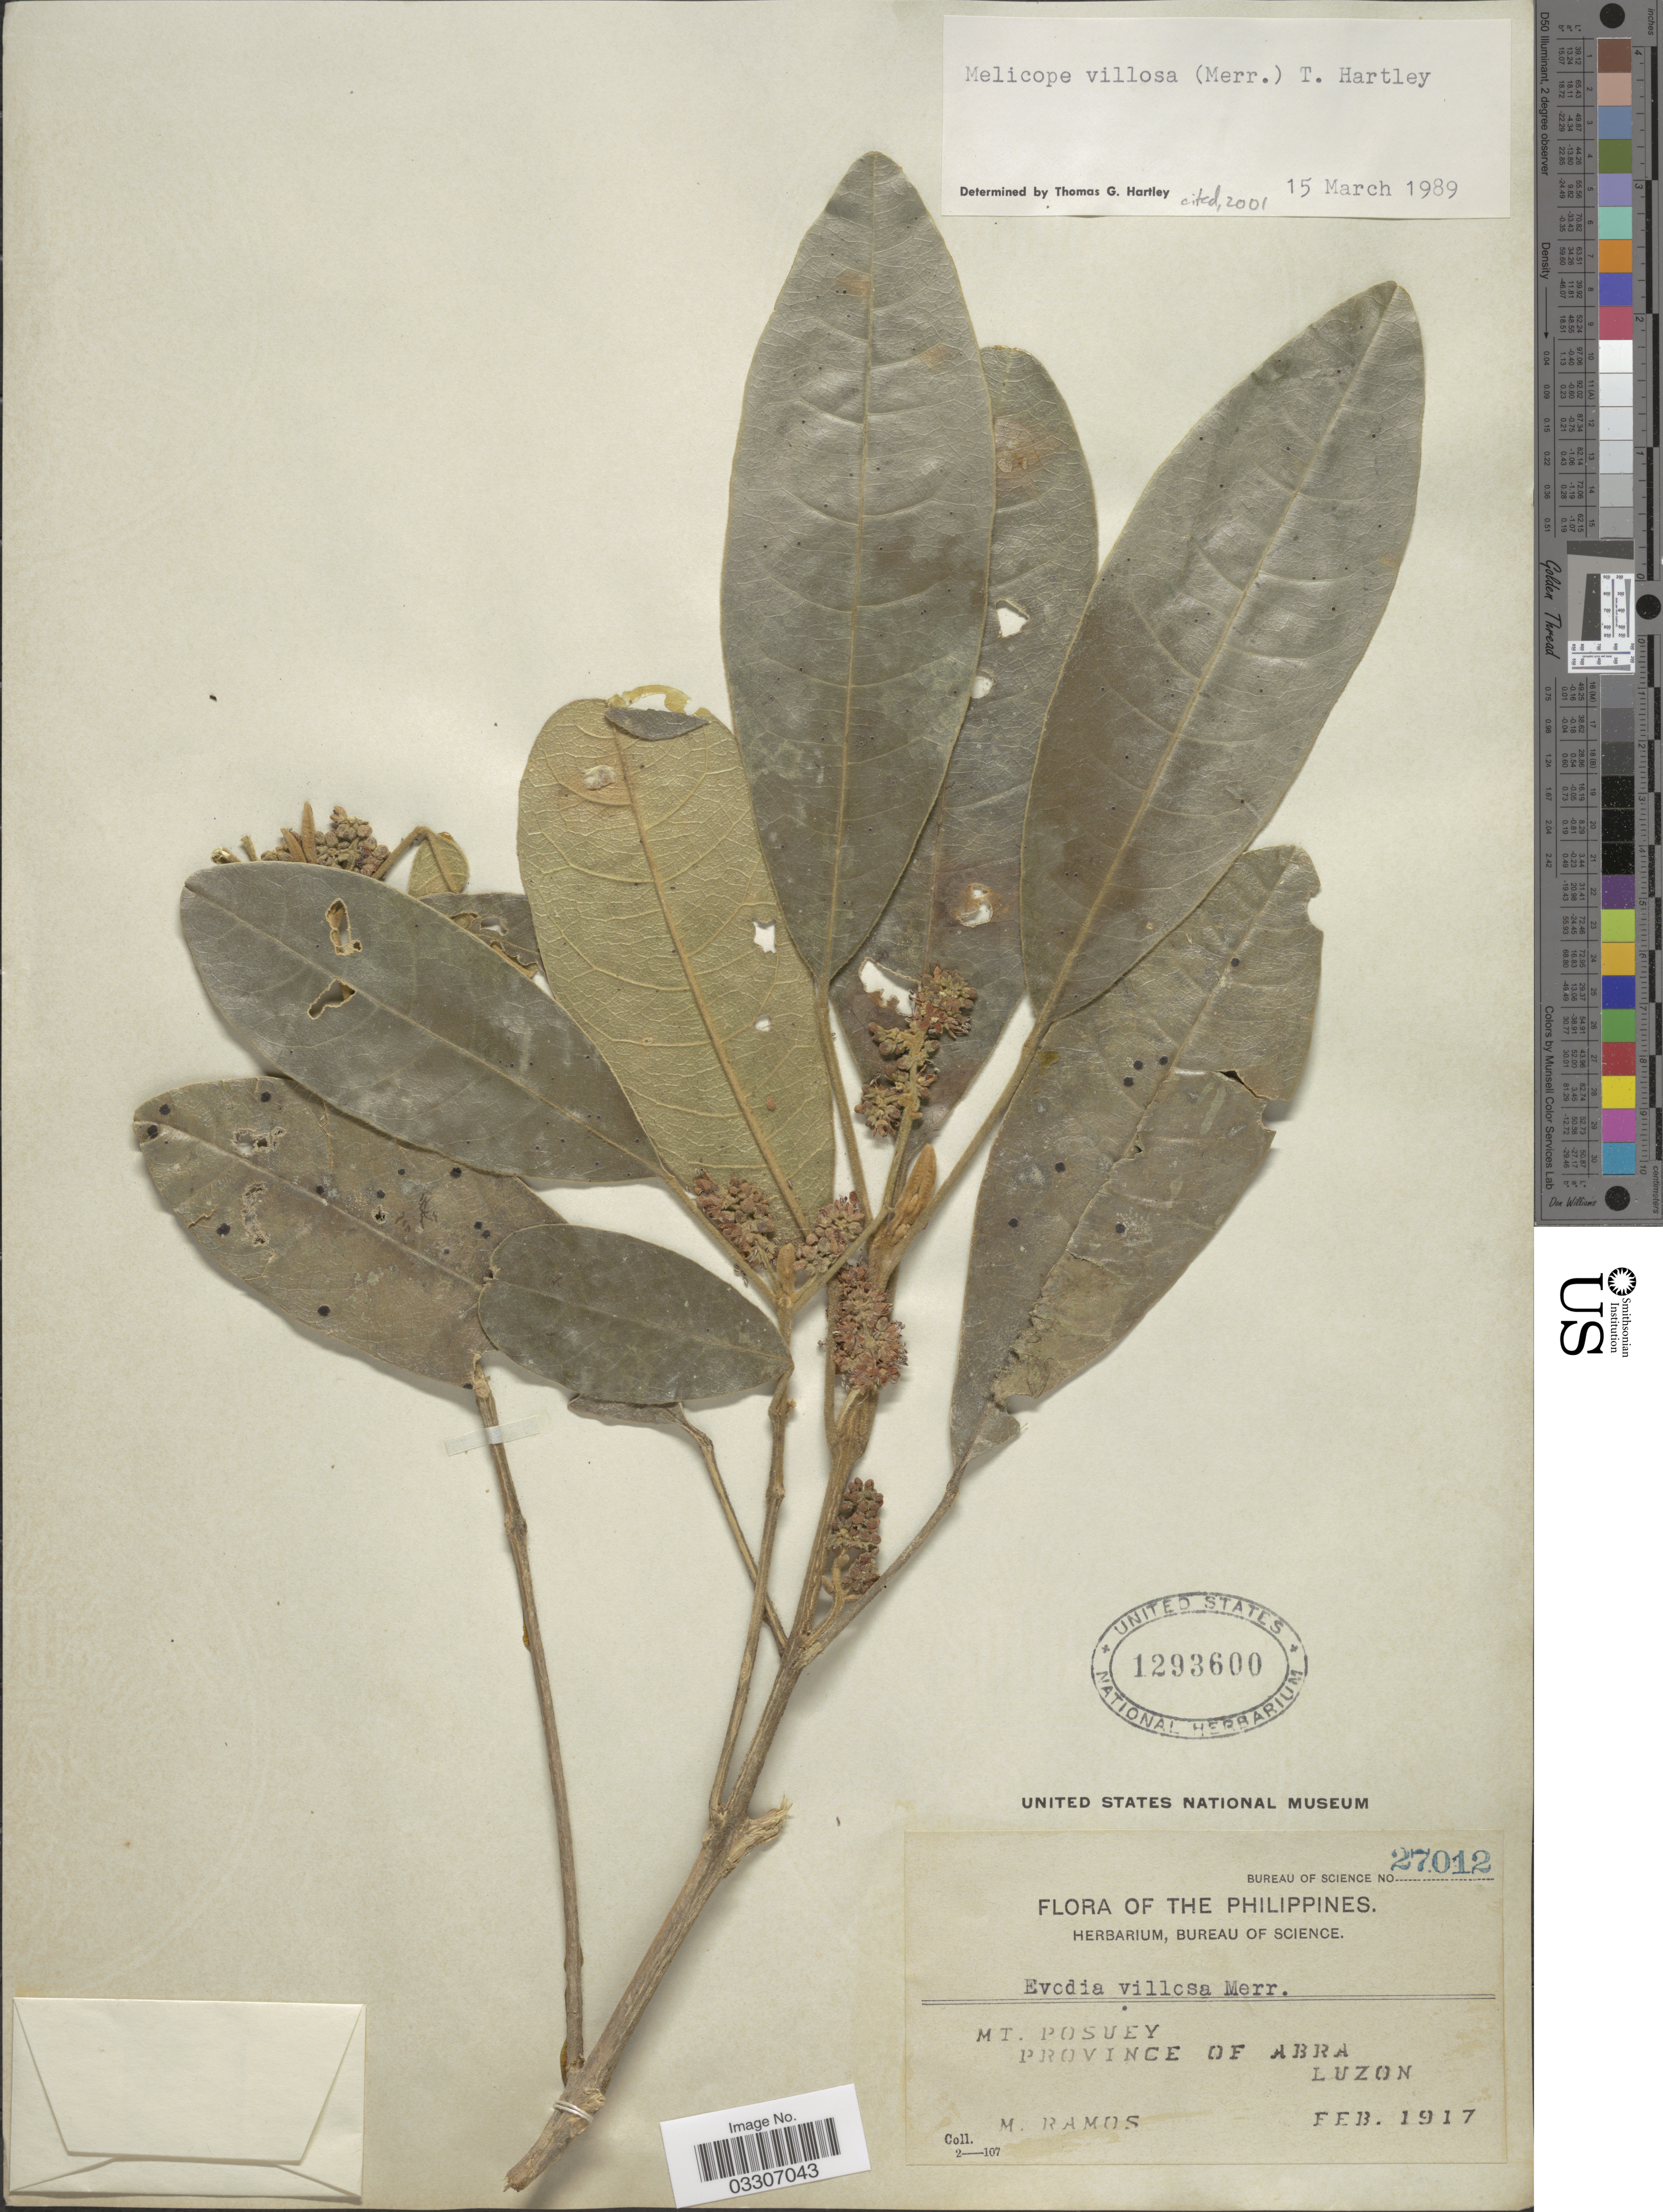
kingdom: Plantae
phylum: Tracheophyta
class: Magnoliopsida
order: Sapindales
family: Rutaceae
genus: Melicope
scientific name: Melicope villosa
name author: T.G. Hartley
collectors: M. Ramos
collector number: Bureau of Science 27012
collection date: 1917-02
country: Philippines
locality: Mt. Posuey Province of Abra Luzon.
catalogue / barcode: US 1293600